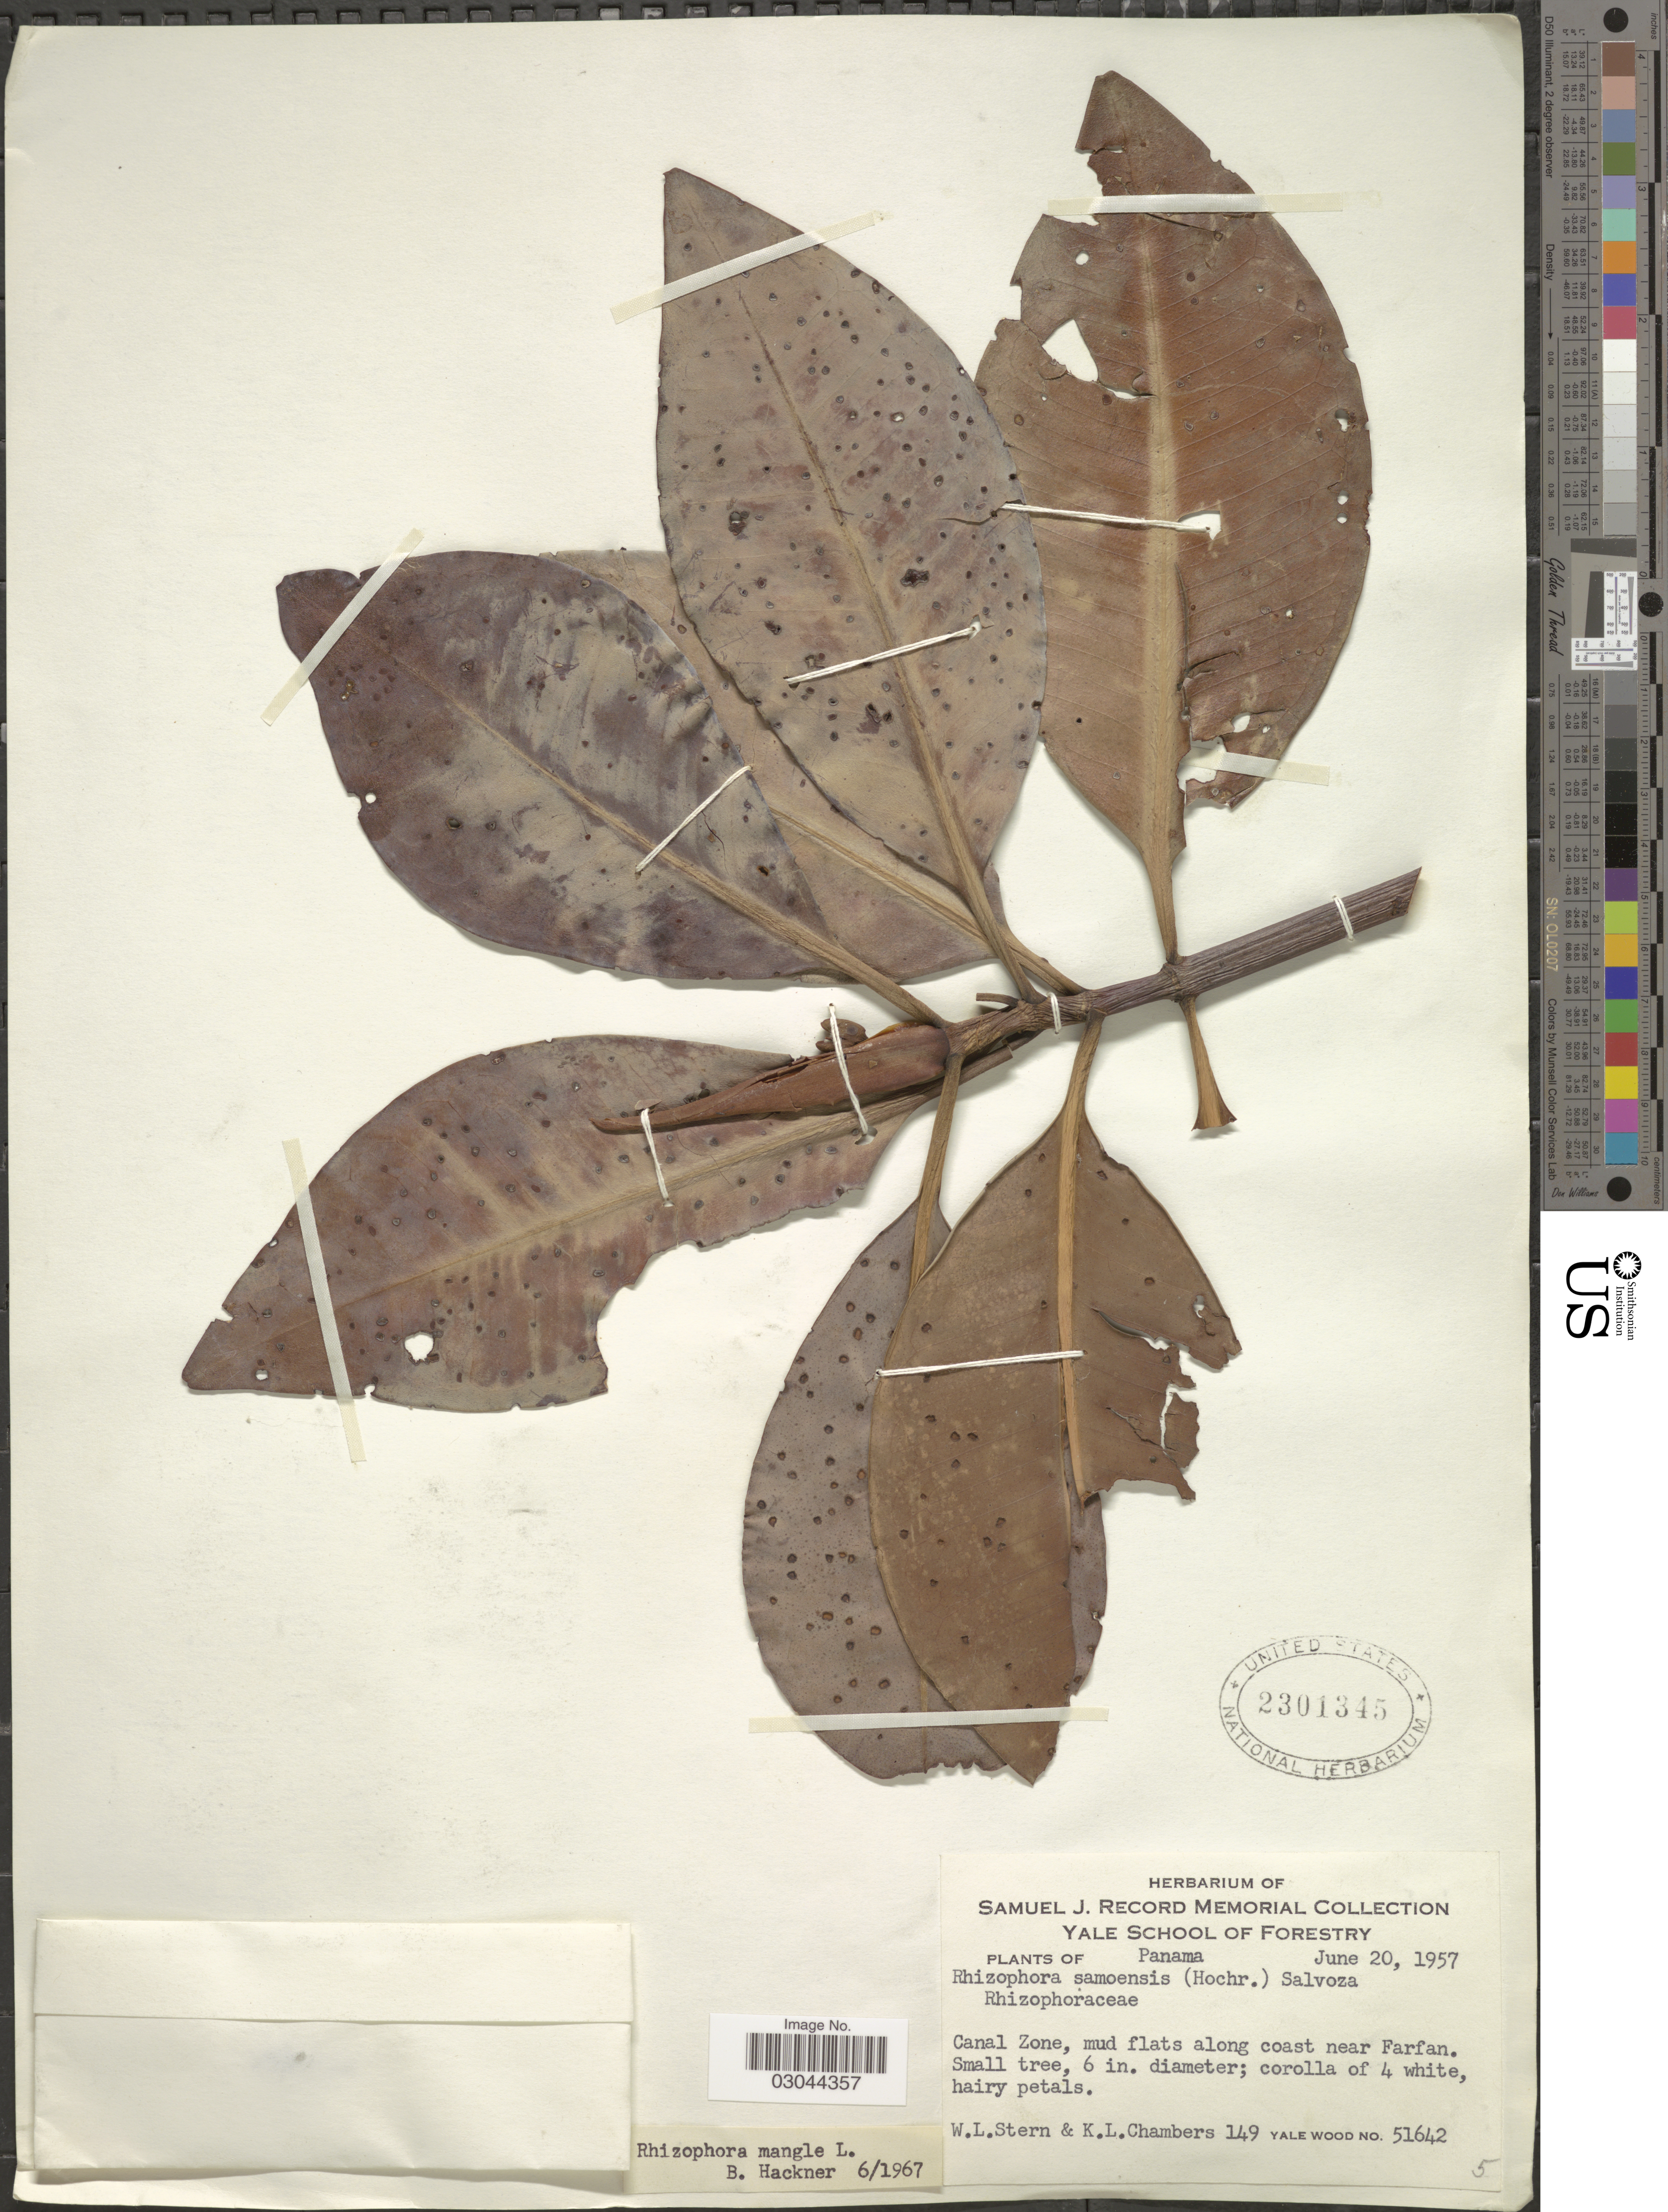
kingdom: Plantae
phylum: Tracheophyta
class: Magnoliopsida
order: Malpighiales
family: Rhizophoraceae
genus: Rhizophora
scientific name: Rhizophora mangle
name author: L.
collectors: W. L. Stern, K. Chambers & Y. Wood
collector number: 149/51642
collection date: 1957-06-20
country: Panama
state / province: Colón / Panamá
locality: Canal Zone, mud flats along coast near Farfan.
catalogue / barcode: US 2301345